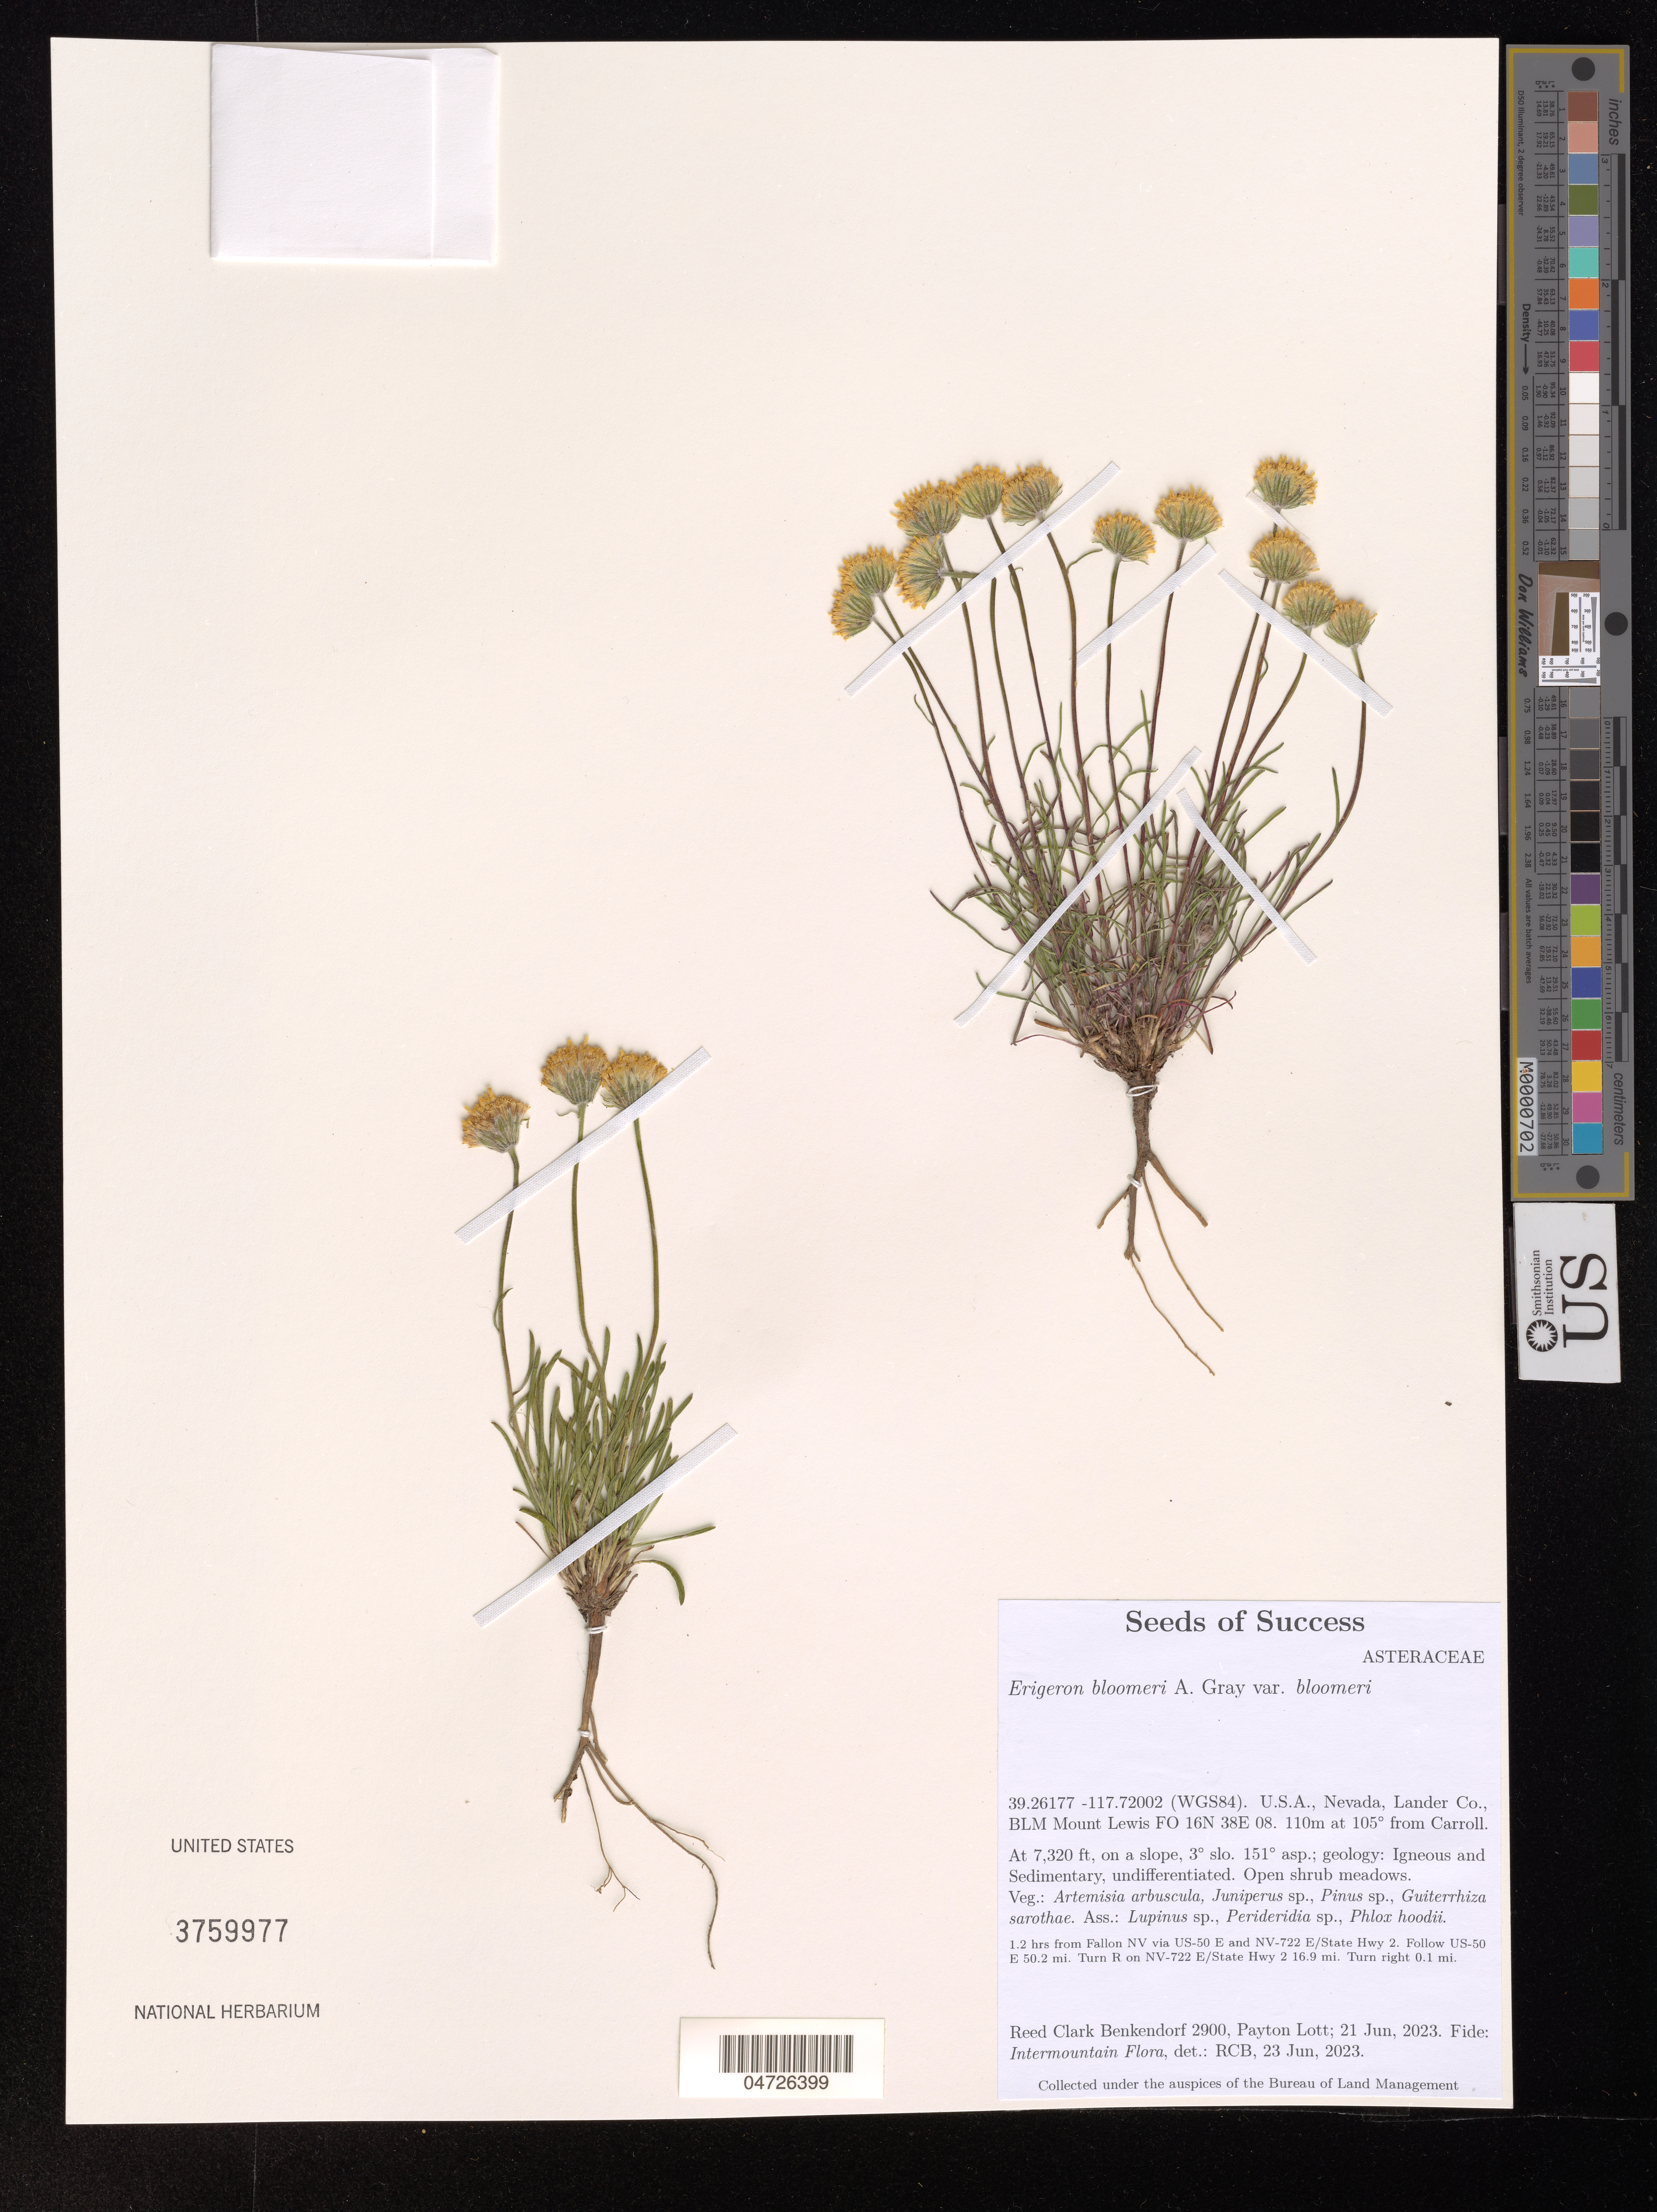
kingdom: Plantae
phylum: Tracheophyta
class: Magnoliopsida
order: Asterales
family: Asteraceae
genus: Erigeron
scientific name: Erigeron bloomeri var. bloomeri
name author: A. Gray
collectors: R. Benkendorf & P. Lott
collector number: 2900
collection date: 2023-06-21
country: United States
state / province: Nevada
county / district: Lander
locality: (WGS84). Lander Co., BLM Mount Lewis FO 16N 38E 08. 110m at 105º from Carroll. 1.2 hrs from Fallon NV via US-50 E and NV-722 E/State Hwy 2. Follow US-50 E 50.2 mi. Turn R on NV-722E/State Hwy 2 16.9 mi. Turn right 0.1 mi.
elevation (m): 2231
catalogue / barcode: US 3759977